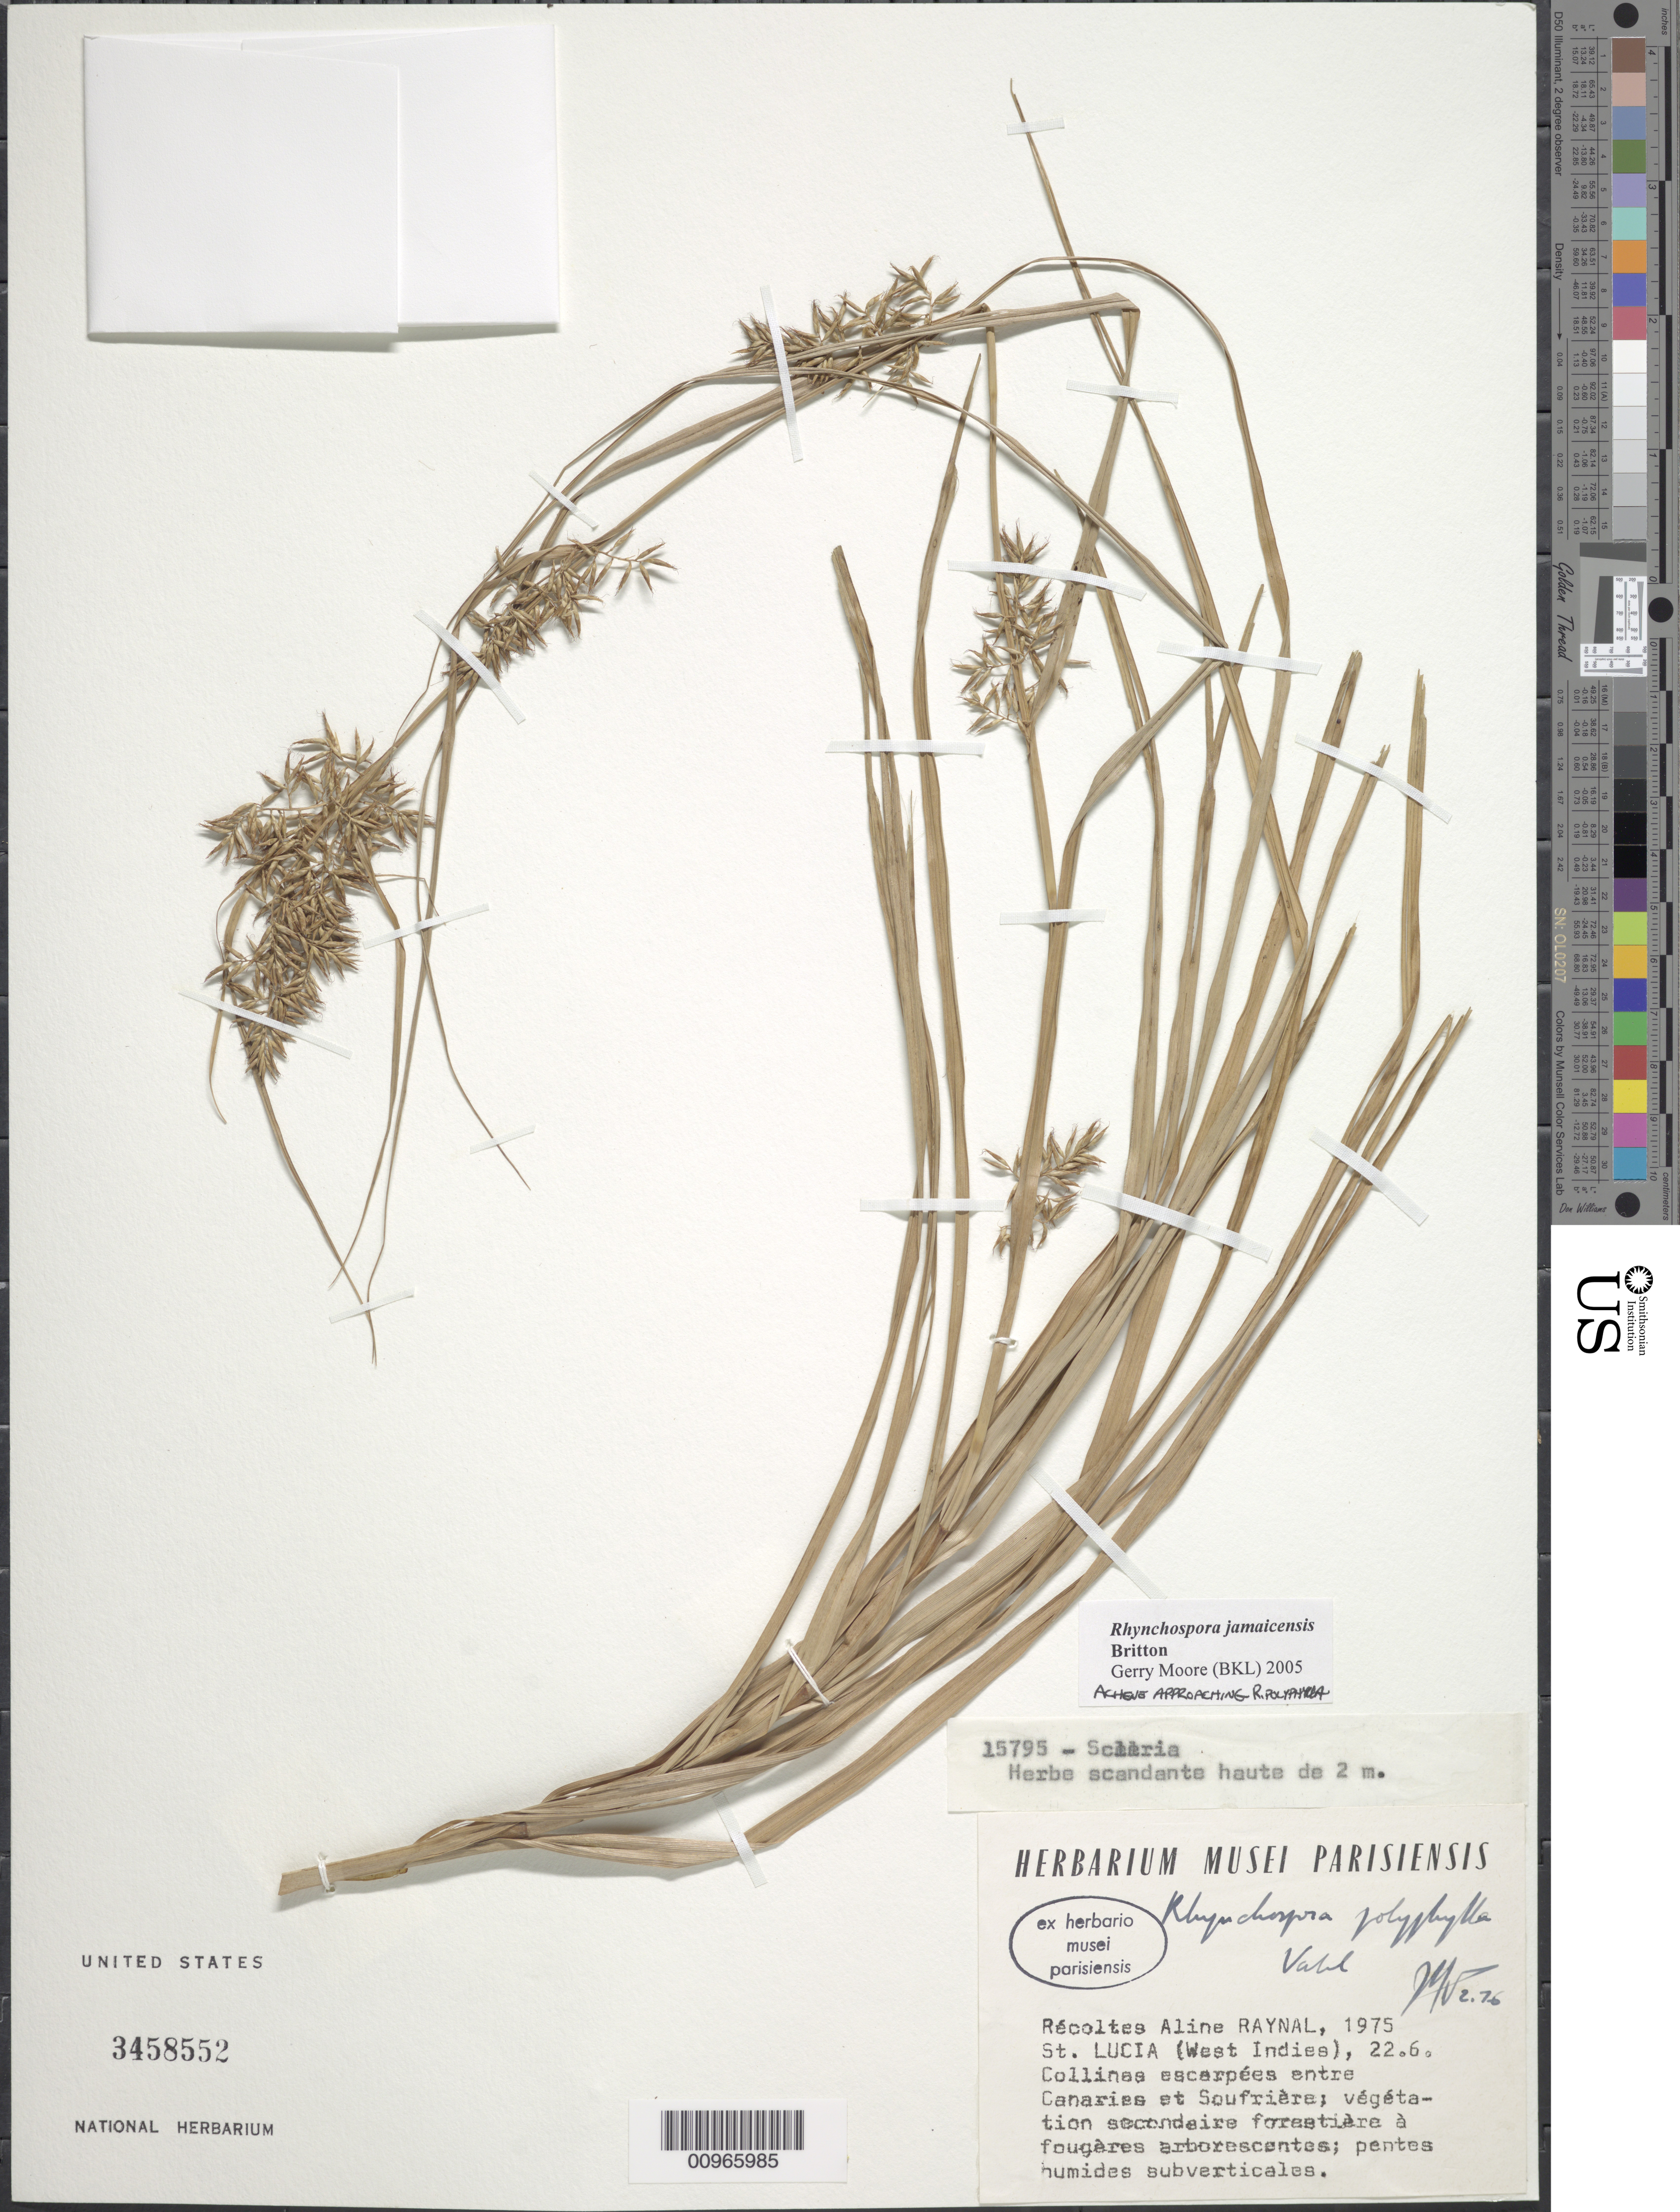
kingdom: Plantae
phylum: Tracheophyta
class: Liliopsida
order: Poales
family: Cyperaceae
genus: Rhynchospora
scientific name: Rhynchospora jamaicensis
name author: Britton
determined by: Moore, G.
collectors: A. M. Raynal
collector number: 15795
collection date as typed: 22 Jun 1975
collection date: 1975-06-22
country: St. Lucia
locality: entre Canaries et Soufrière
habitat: Végétation secondeire forrestière à fougàres arborescentes, pentes humides subverticales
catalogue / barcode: US 3458552